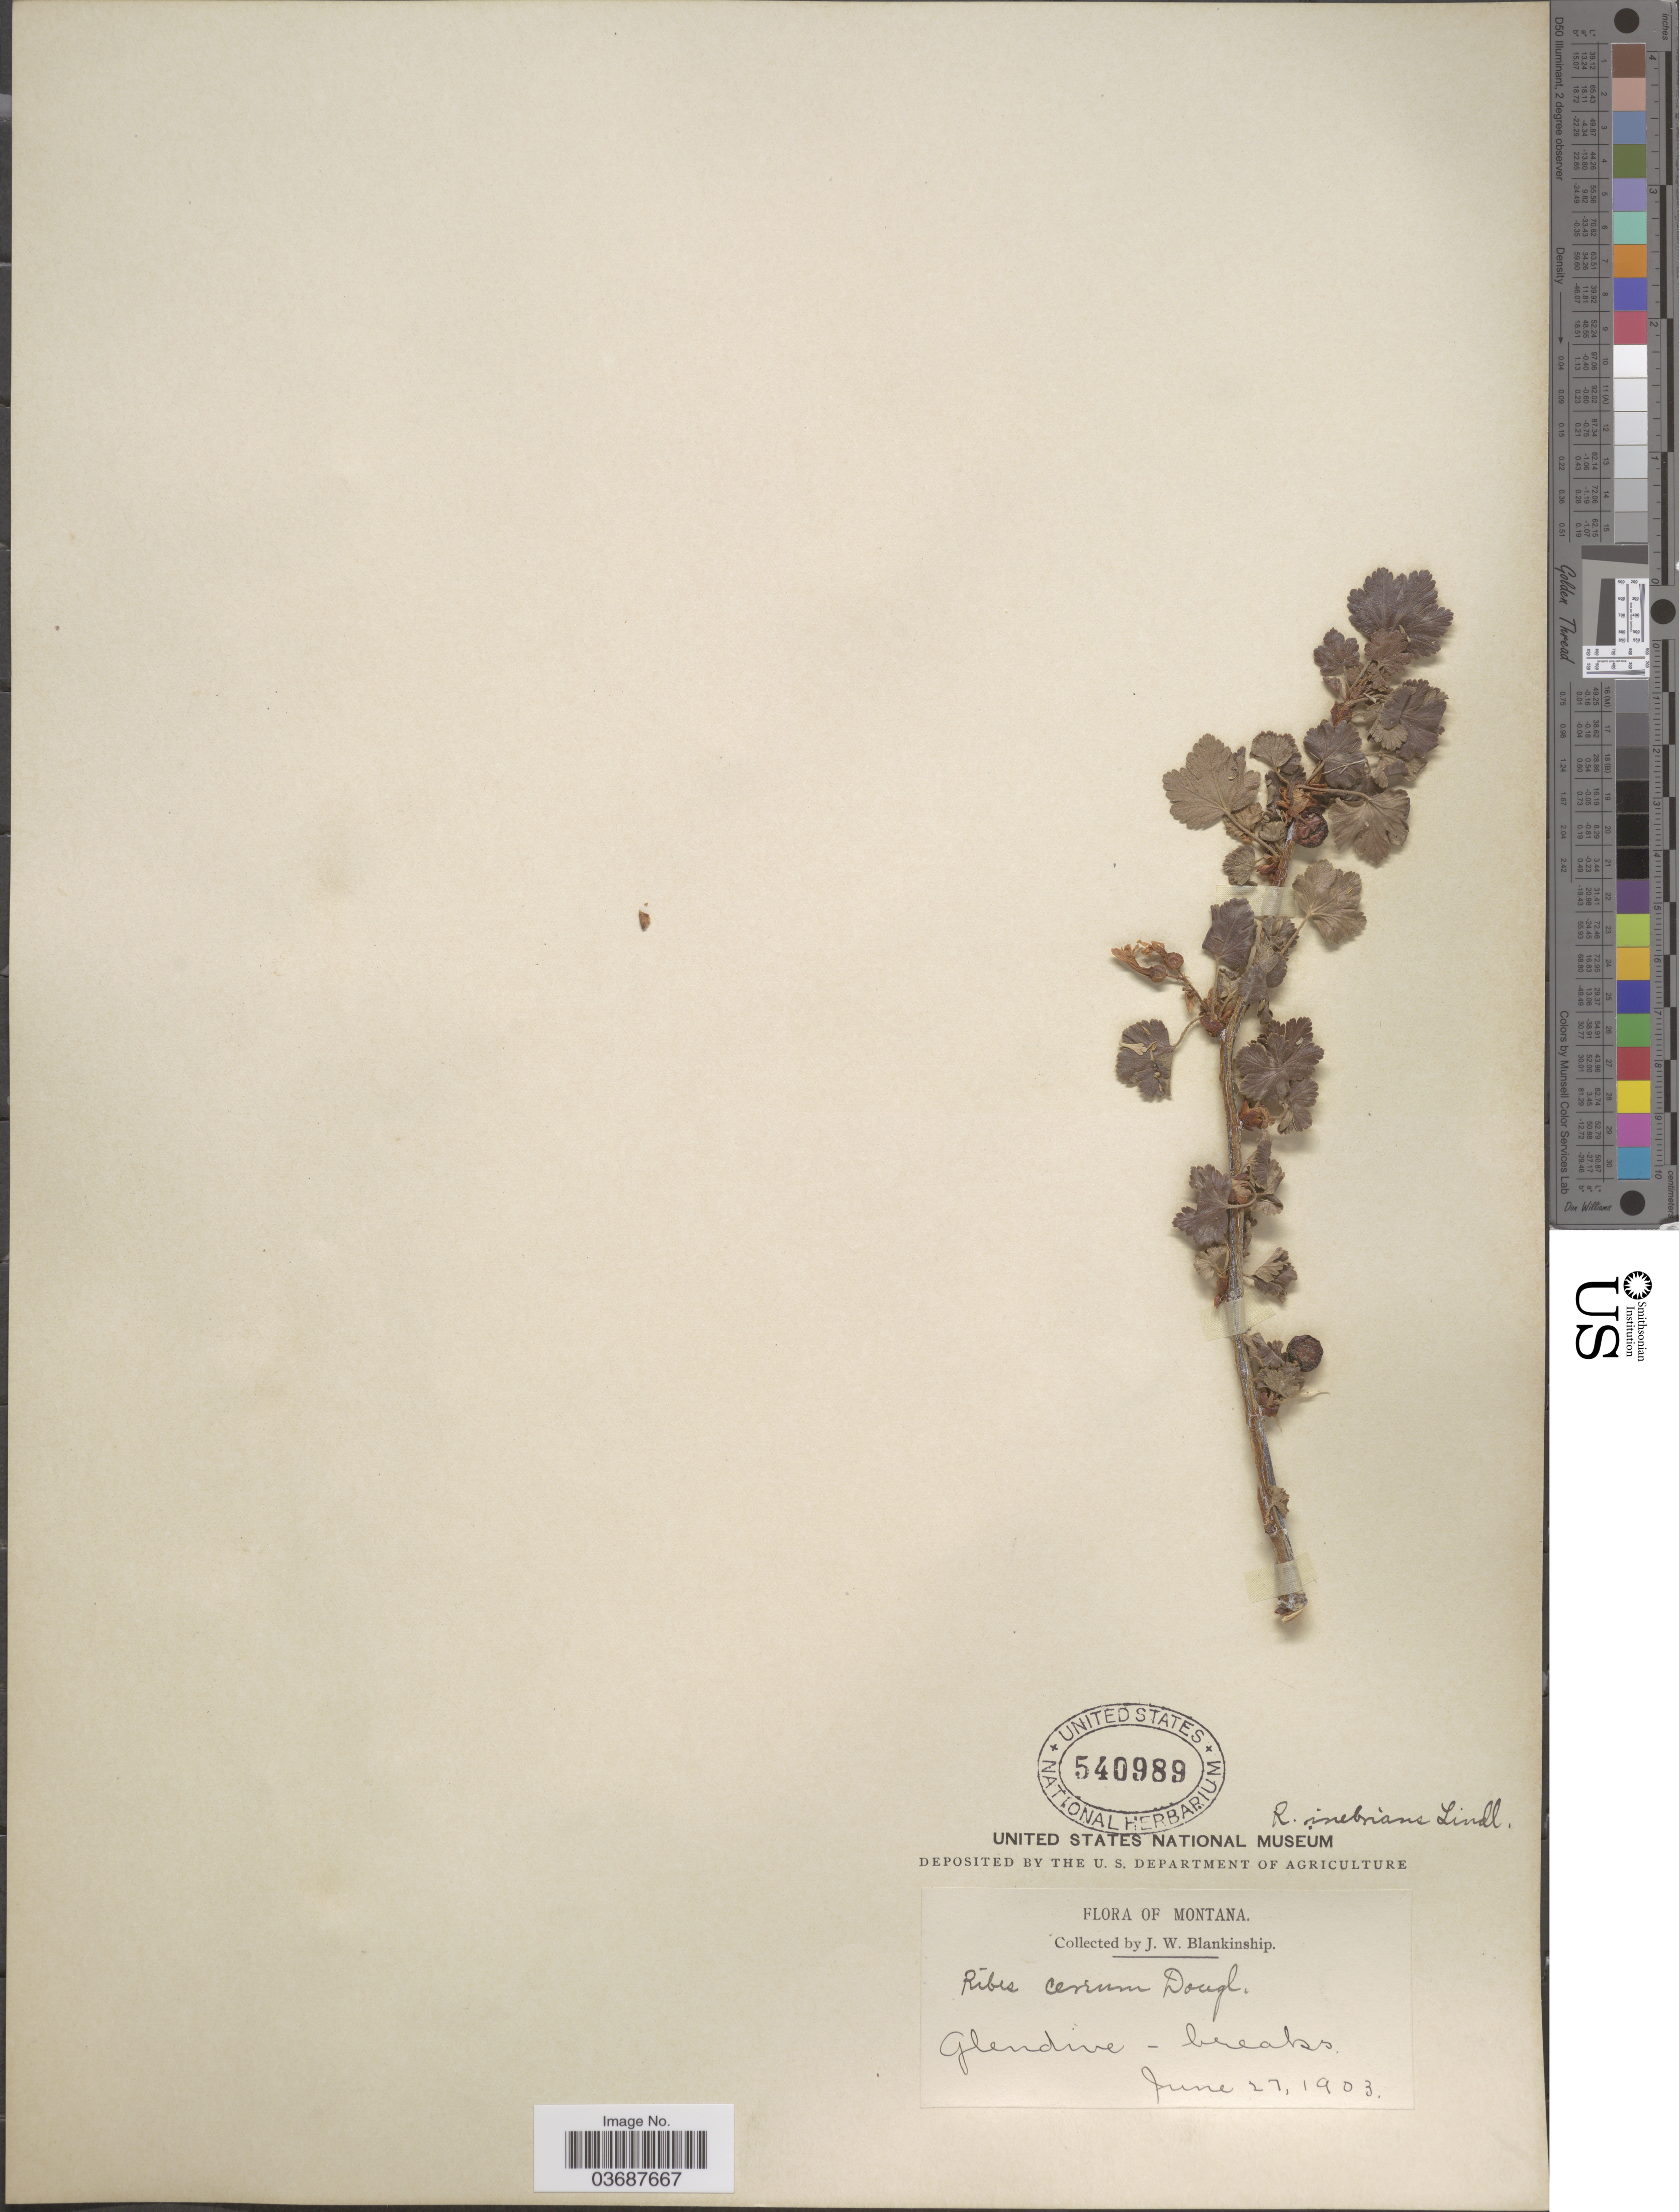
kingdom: Plantae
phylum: Tracheophyta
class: Magnoliopsida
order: Saxifragales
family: Grossulariaceae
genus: Ribes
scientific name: Ribes inebrians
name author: Lindl.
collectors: J. W. Blankinship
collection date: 1903-06-27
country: United States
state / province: Montana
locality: Glendive - breaks.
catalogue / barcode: US 540989